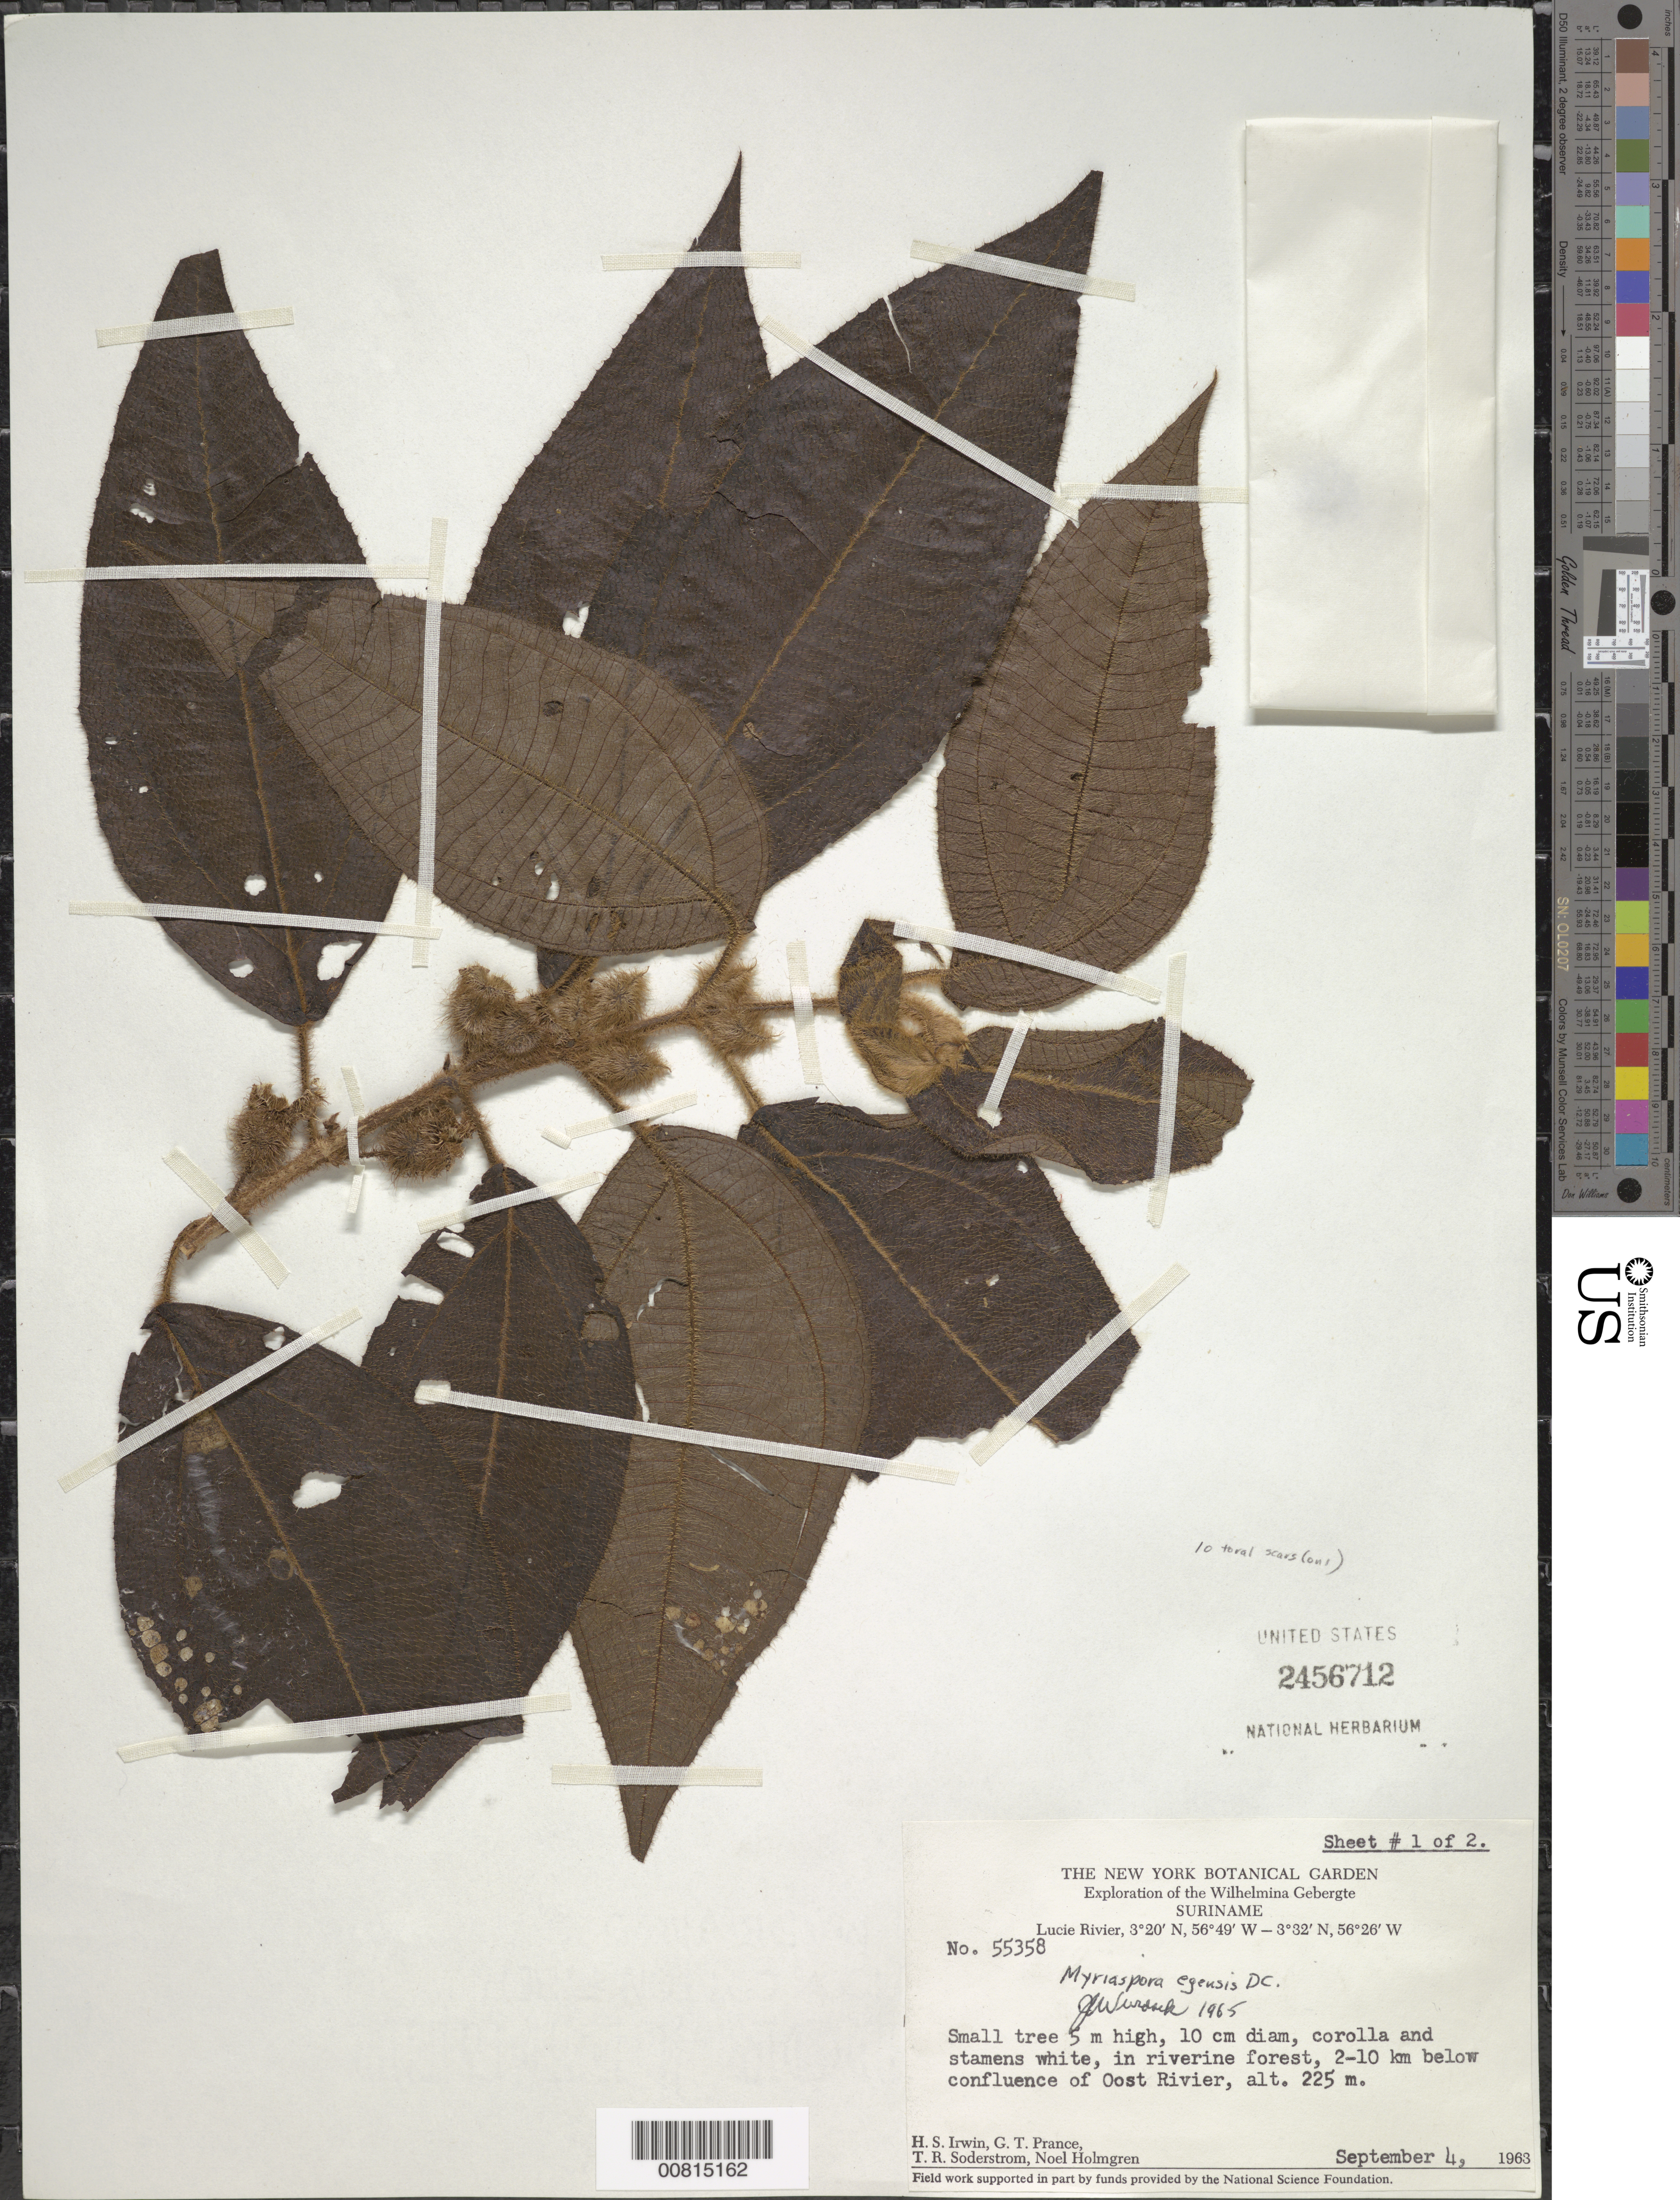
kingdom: Plantae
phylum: Tracheophyta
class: Magnoliopsida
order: Myrtales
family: Melastomataceae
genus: Bellucia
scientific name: Bellucia egensis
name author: (DC.) Penneys et al.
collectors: H. Irwin, G. T. Prance, T. R. Soderstrom & N. H. Holmgren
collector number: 55358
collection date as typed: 4-Sep-63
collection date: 1963-09-04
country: Suriname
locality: Lucie R., 2-10 km below confl. with Oost R., Wilhelmina Gebergte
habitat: Riverine forest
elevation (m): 225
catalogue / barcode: US 2456712